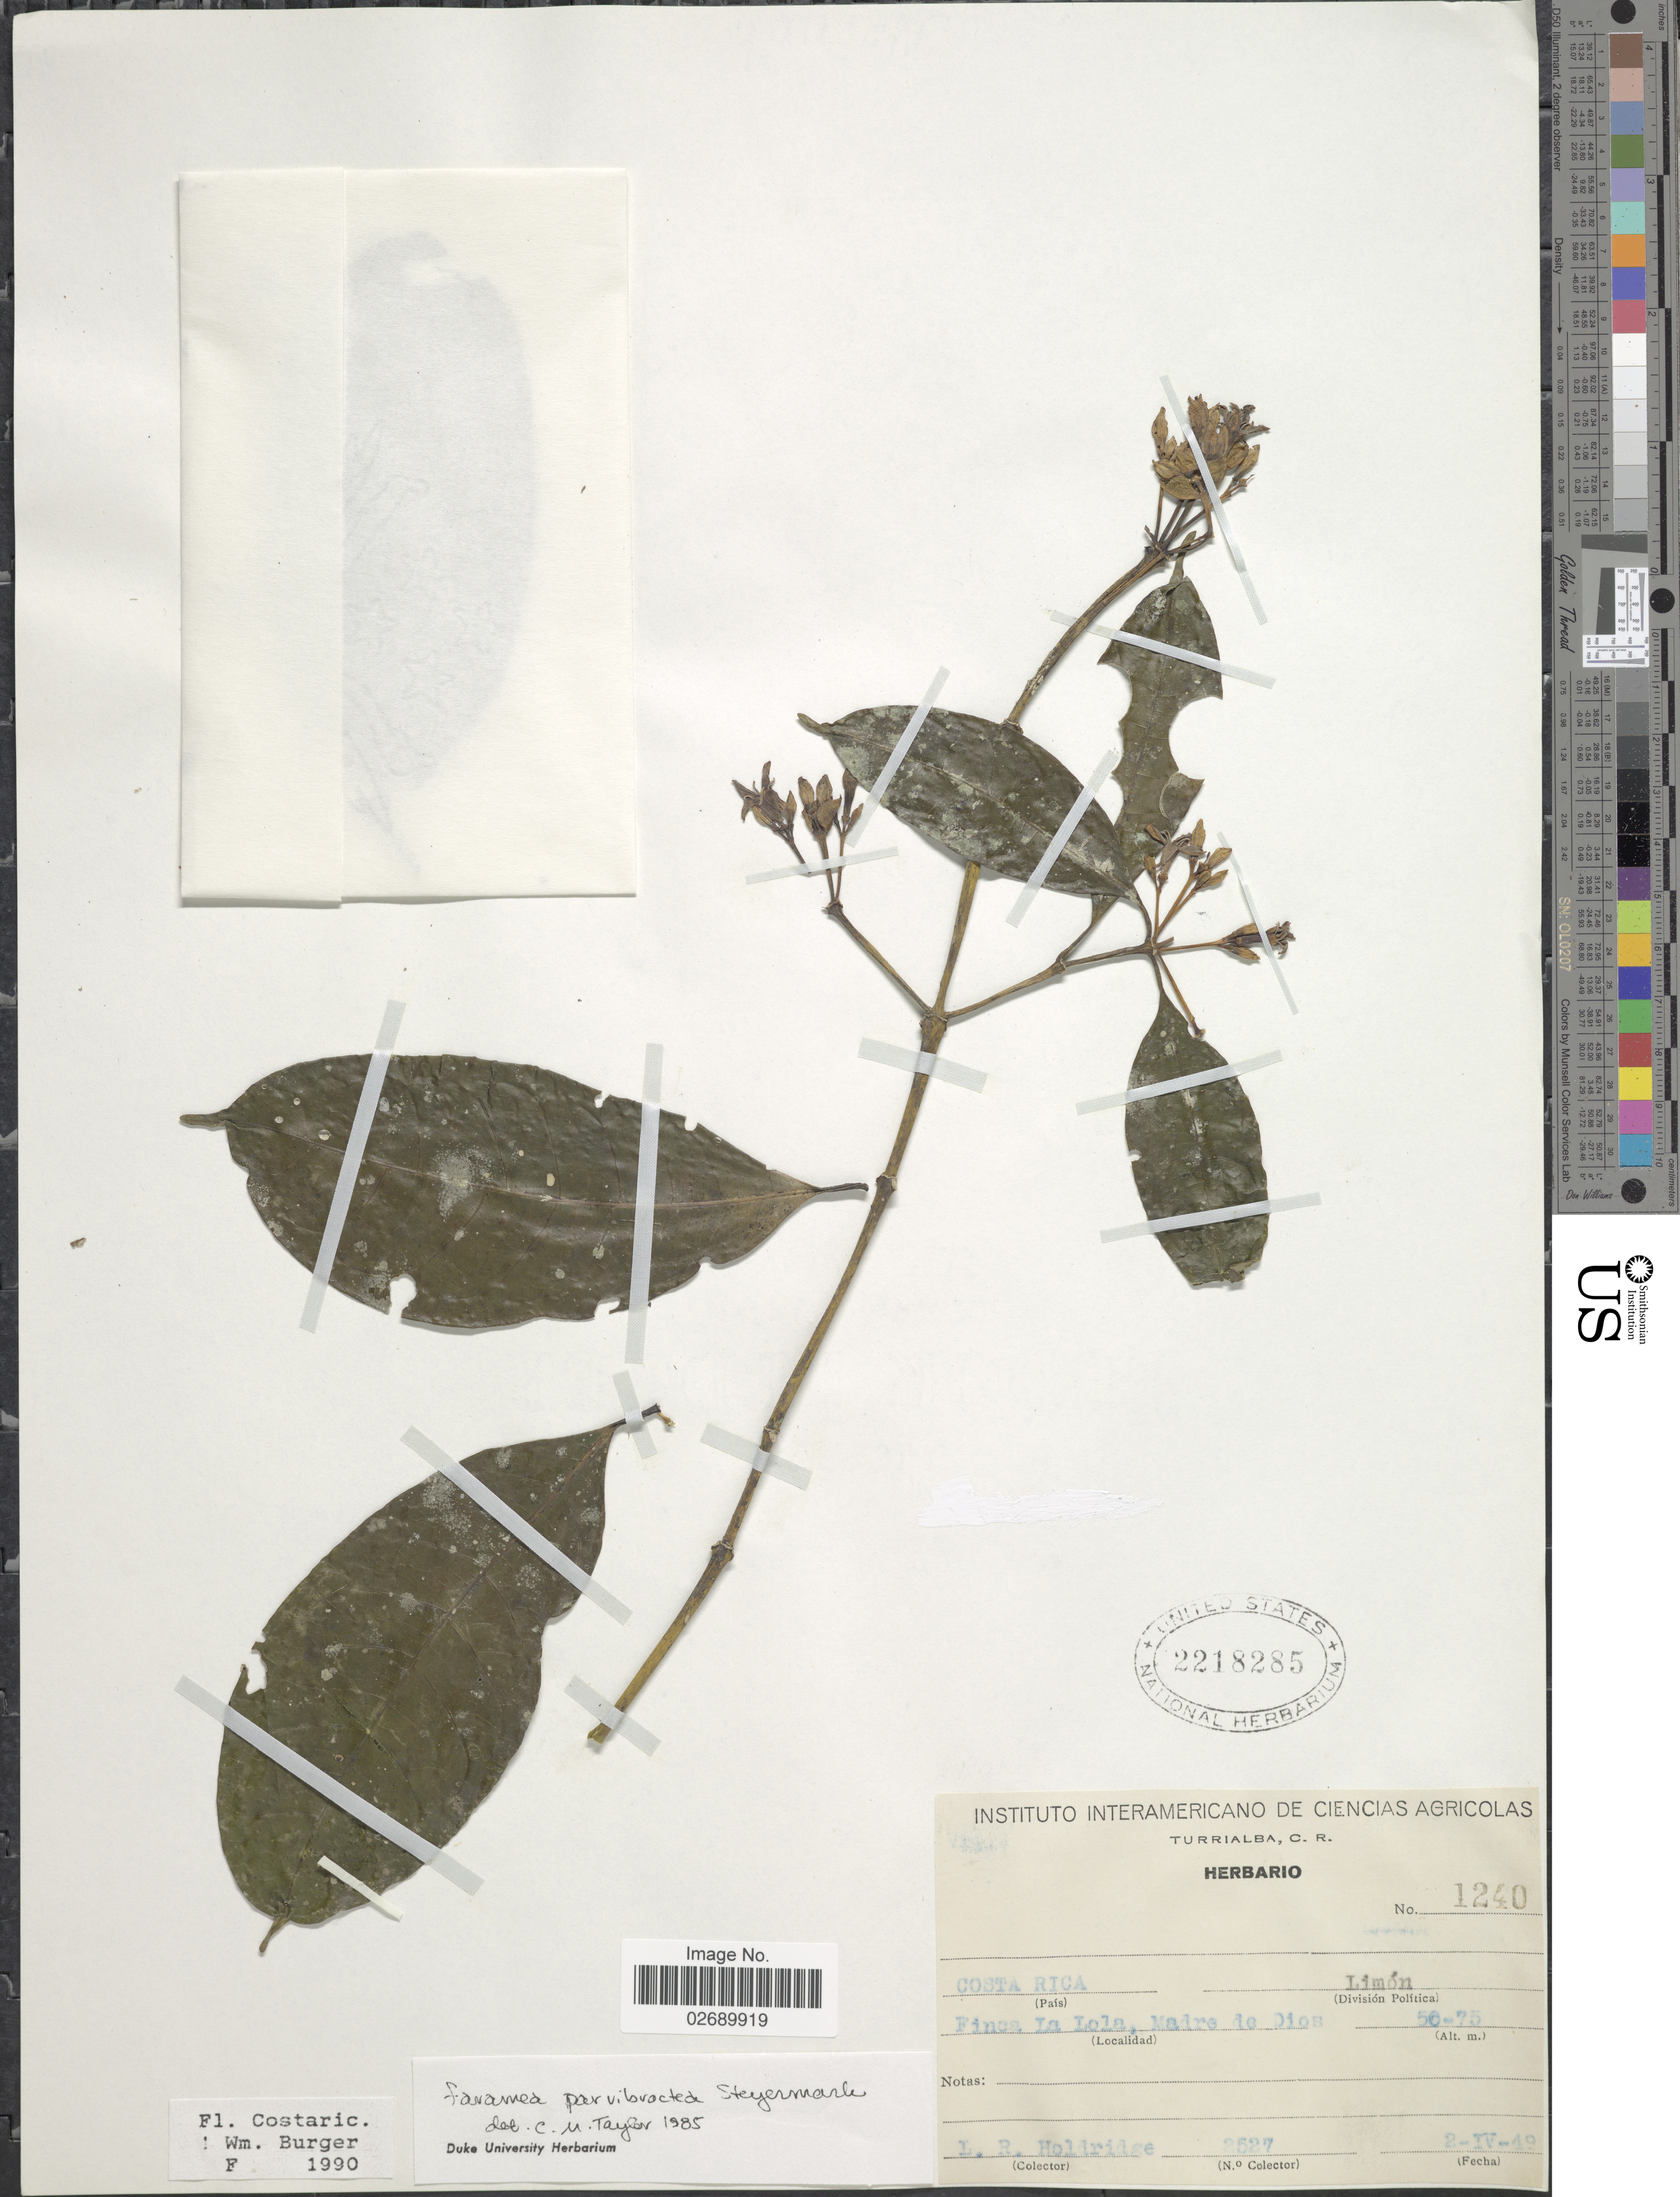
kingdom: Plantae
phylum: Tracheophyta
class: Magnoliopsida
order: Gentianales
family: Rubiaceae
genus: Faramea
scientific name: Faramea parvibractea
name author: Steyerm.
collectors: L. Holdridge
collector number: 2527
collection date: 1949-04-02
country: Costa Rica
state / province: Limón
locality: Finca. La Lola. Madre de Dios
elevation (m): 50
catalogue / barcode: US 2218285